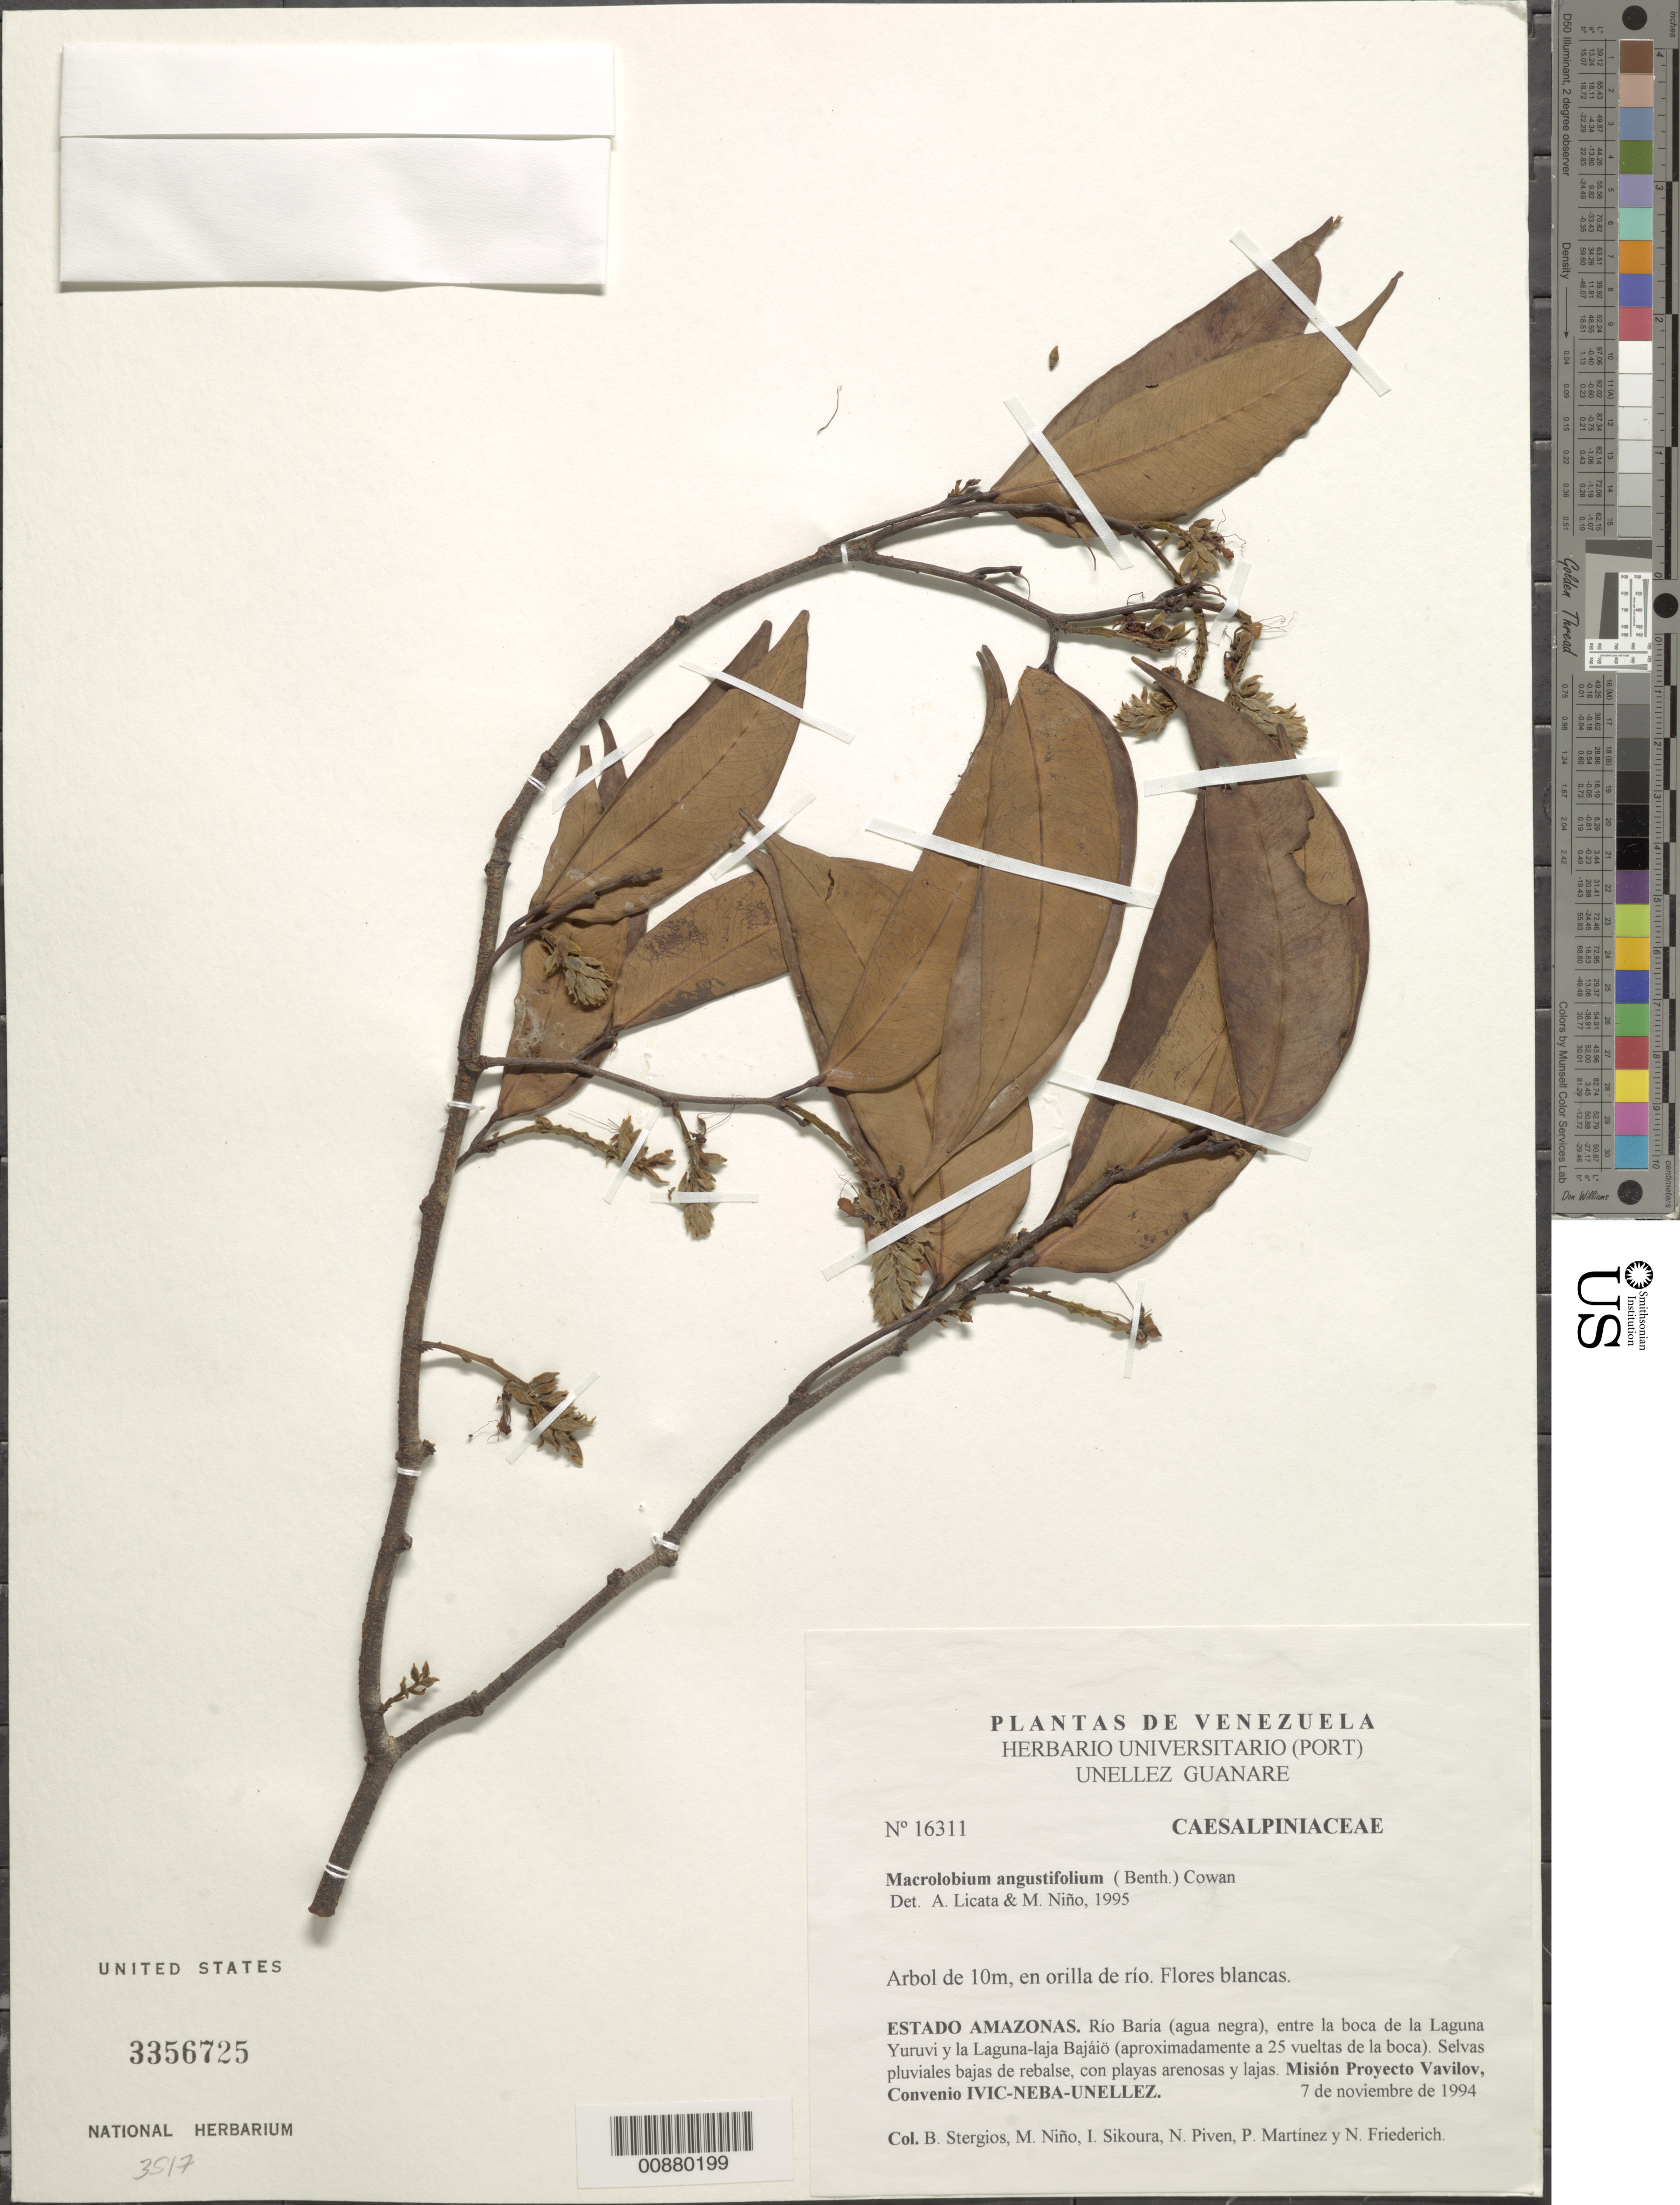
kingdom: Plantae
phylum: Tracheophyta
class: Magnoliopsida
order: Fabales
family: Fabaceae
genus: Macrolobium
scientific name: Macrolobium angustifolium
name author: (Benth.) R.S. Cowan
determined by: Licata, A.; Niño, S. M.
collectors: B. G. Stergios, S. M. Niño, I. Sikoura, N. Piven, P. Martinez & N. Friederich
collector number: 16311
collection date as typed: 7-Nov-94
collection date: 1994-11-07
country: Venezuela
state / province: Amazonas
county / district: Río Negro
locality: Río Baría, entre la boca de la Laguna Yuruvi y la Laguna-laja Bajáiö (aprox. a 25 vueltas de la boca)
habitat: Orilla del río; selvas pluviales bajas de rebalse, con playas arenosas y lajas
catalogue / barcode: US 3356725